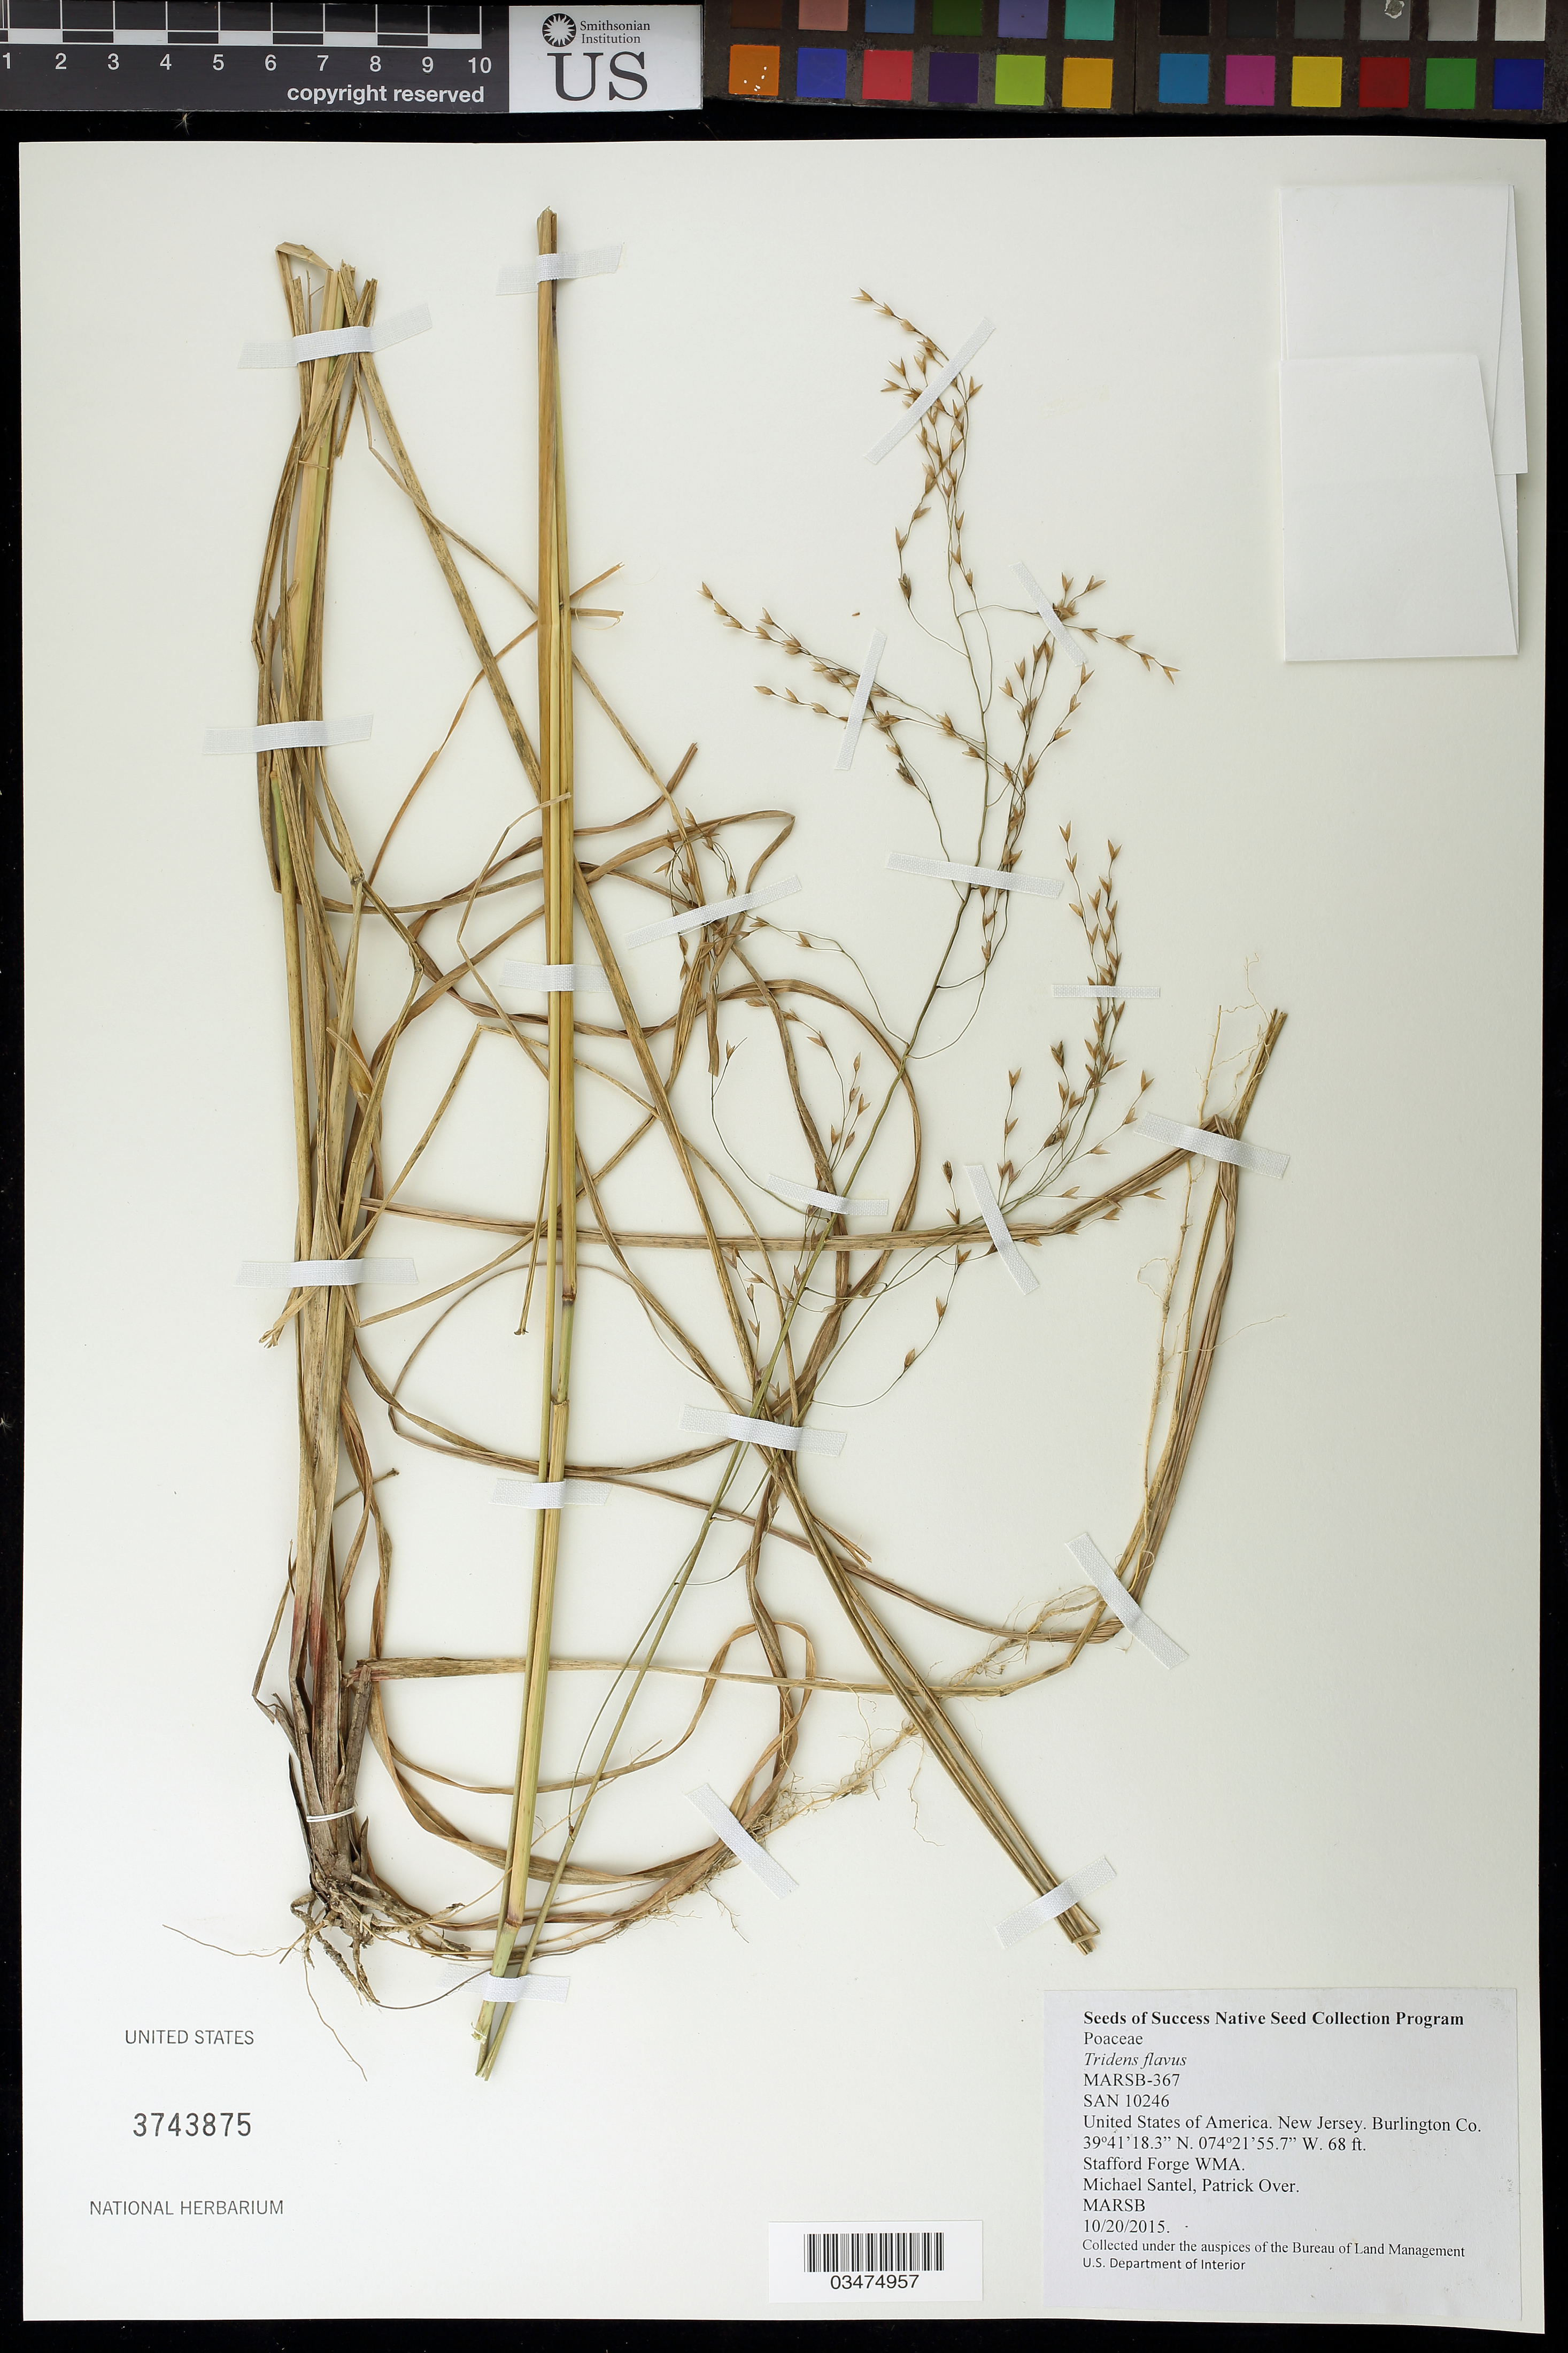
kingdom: Plantae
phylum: Tracheophyta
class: Liliopsida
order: Poales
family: Poaceae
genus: Tridens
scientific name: Tridens flavus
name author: (L.) Hitchc.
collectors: M. Santel & P. Over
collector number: MARSB-367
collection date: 2015-10-20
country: United States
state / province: New Jersey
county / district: Burlington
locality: Stafford Forge Wildlife Management Area, Fields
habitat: Pine Openings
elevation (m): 21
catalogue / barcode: US 3743875